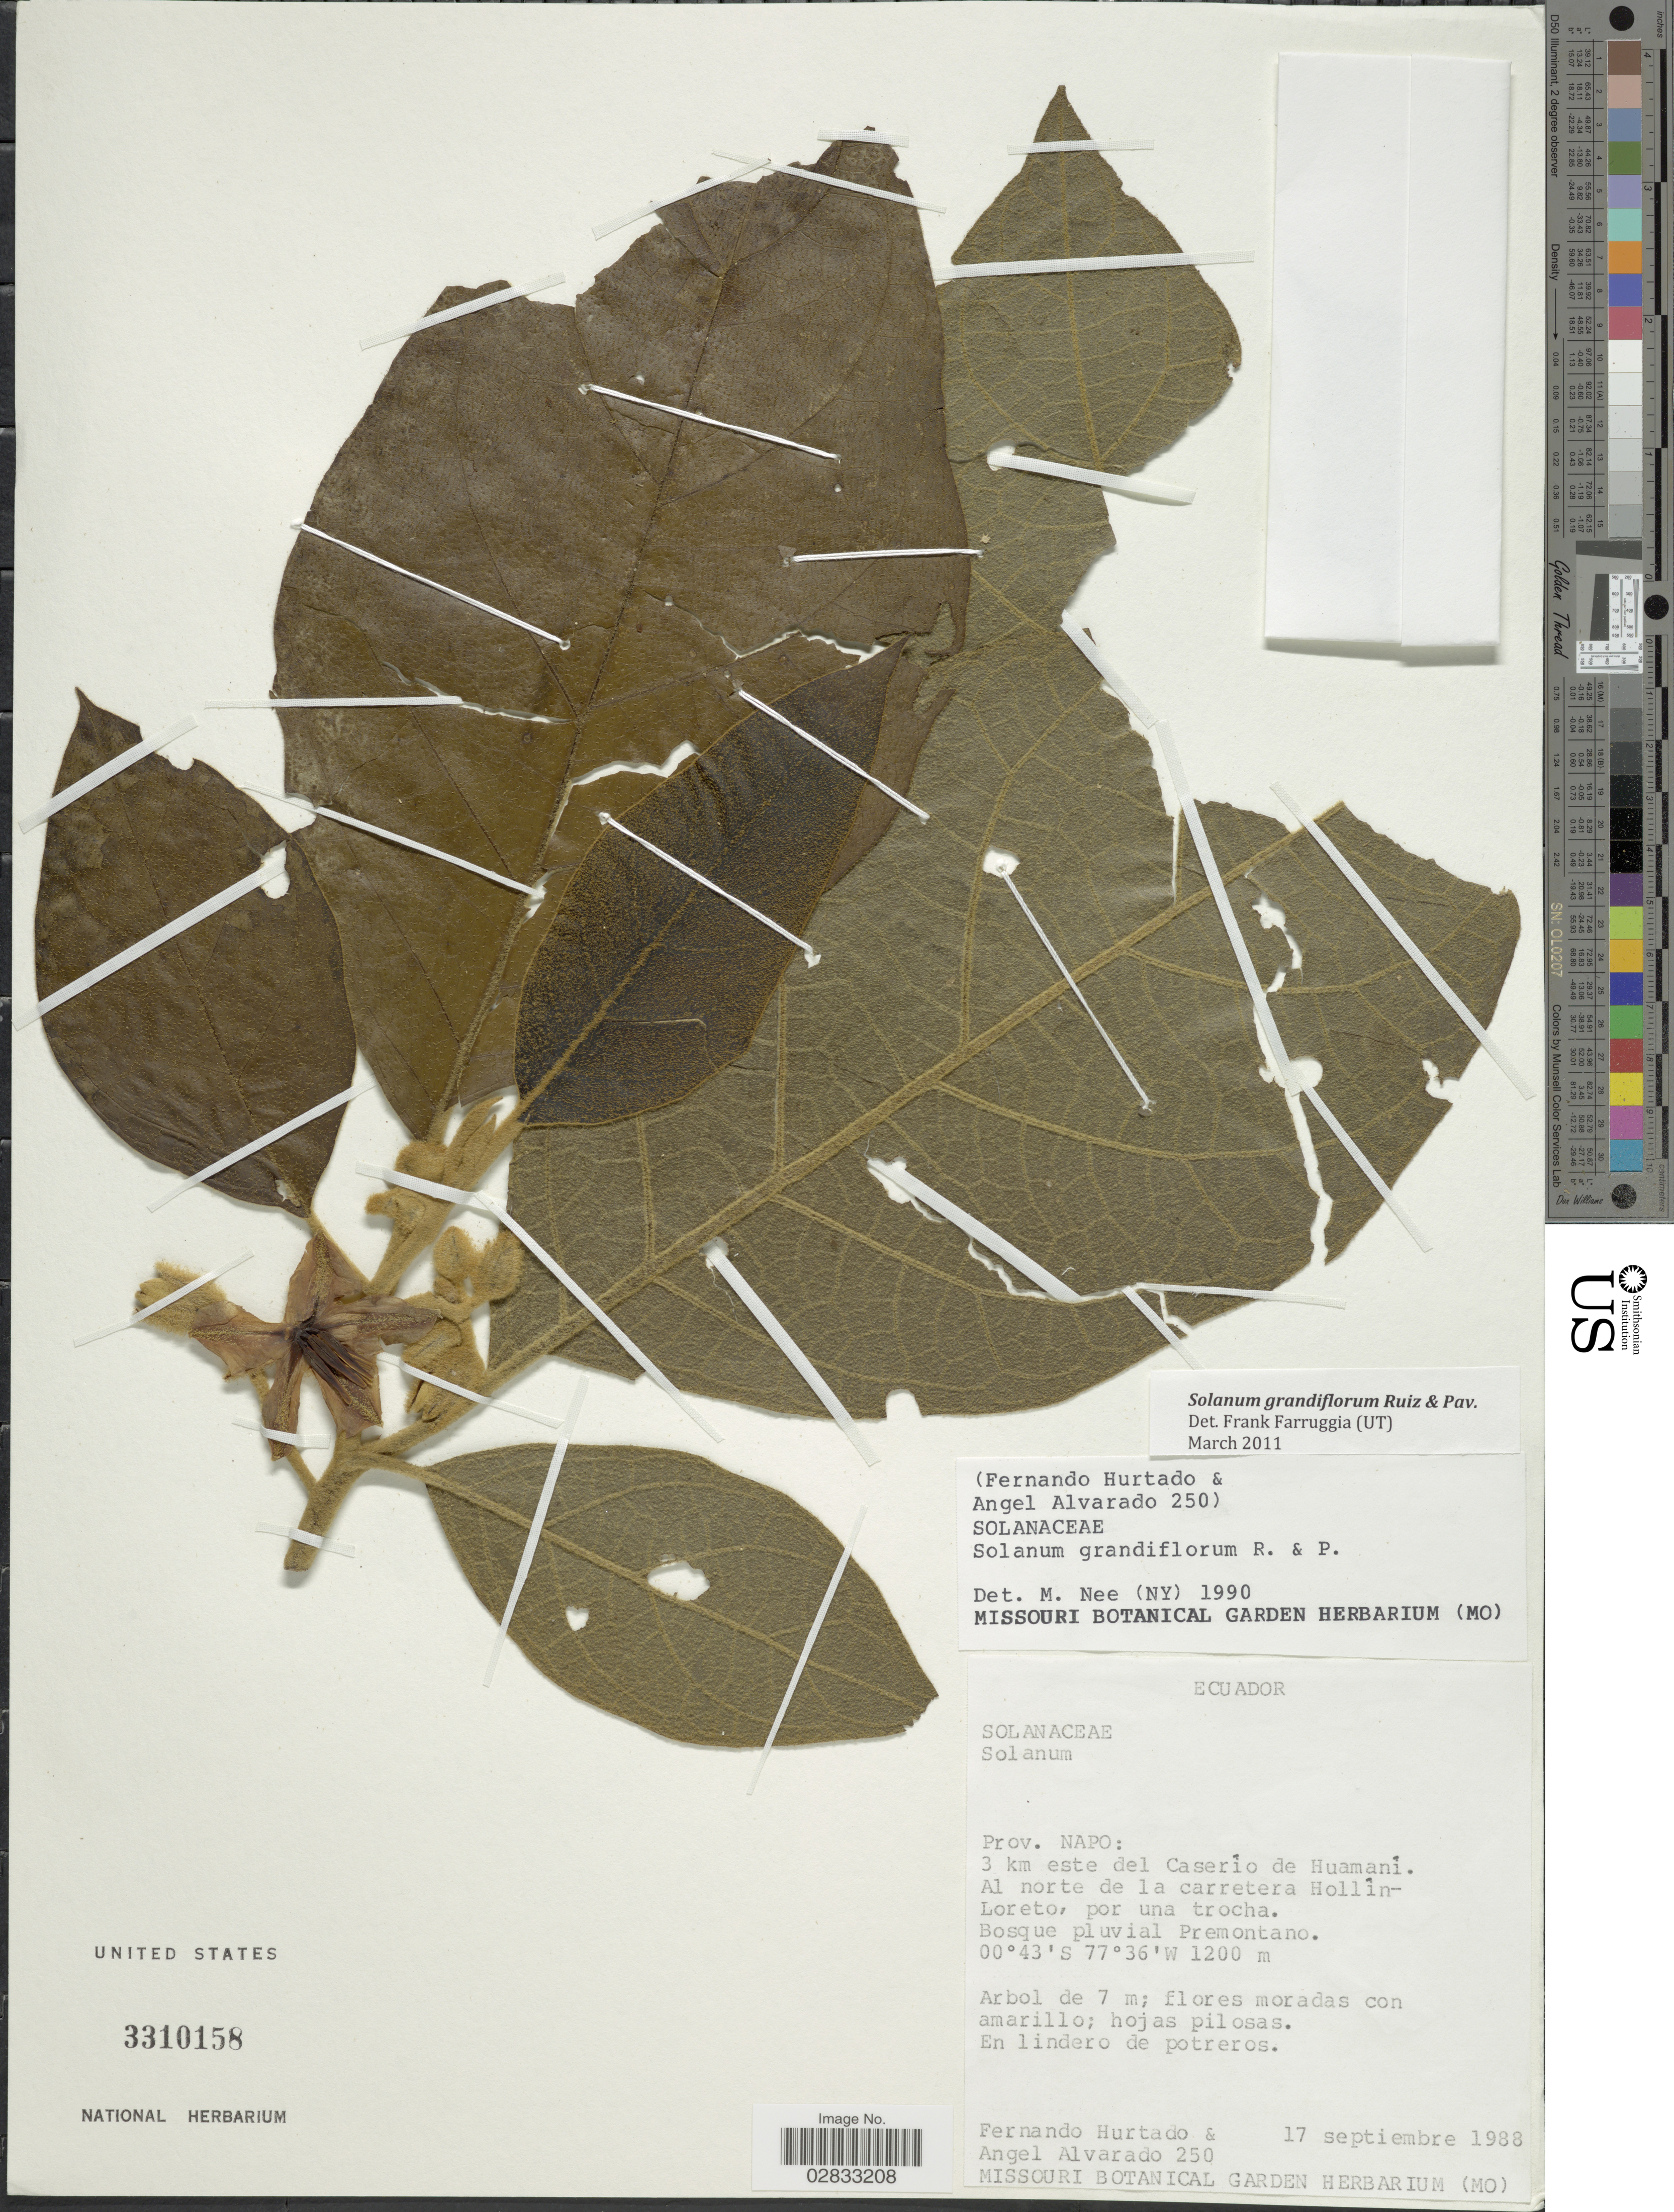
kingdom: Plantae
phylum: Tracheophyta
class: Magnoliopsida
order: Solanales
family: Solanaceae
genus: Solanum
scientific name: Solanum grandiflorum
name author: Ruiz & Pav.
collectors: F. Hurtado & A. Alvarado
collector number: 250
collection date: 1988-09-17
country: Ecuador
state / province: Napo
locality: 3 km este del Caserio de Huamani. Al norte de la carretera Hollin-Loreto, por una trocha. Bosque pluvial Premontano.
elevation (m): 1200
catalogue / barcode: US 3310158